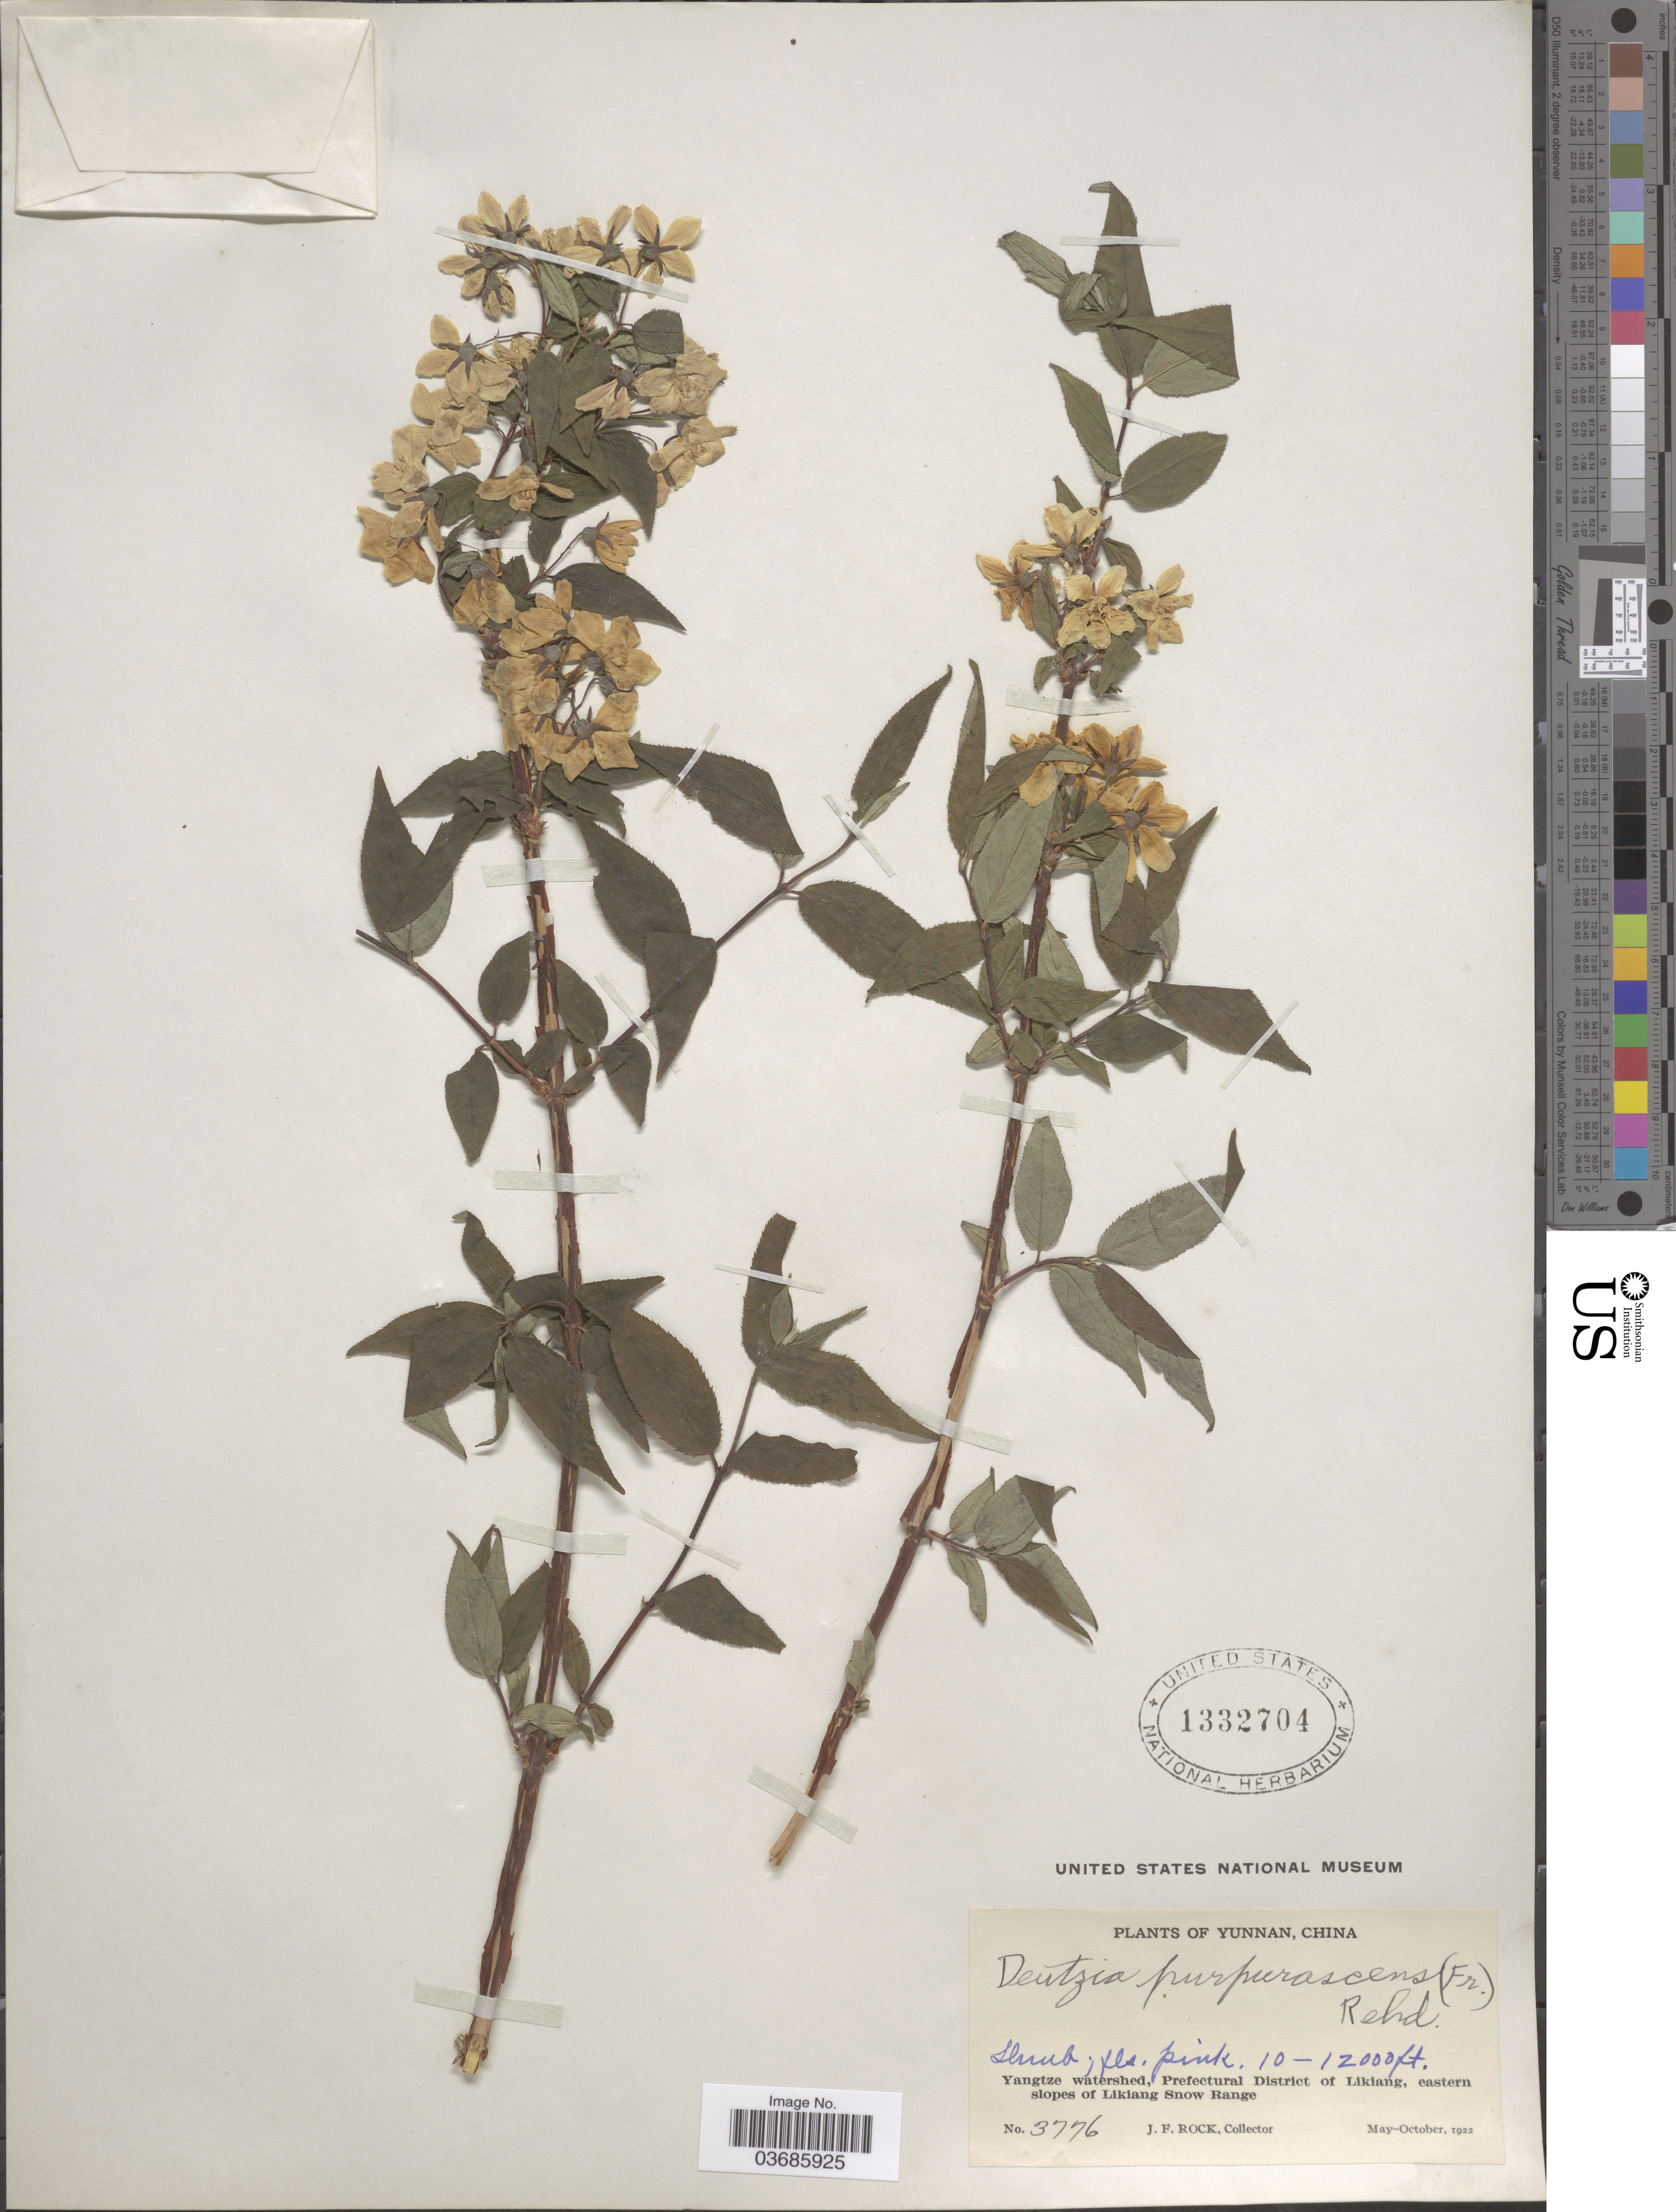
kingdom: Plantae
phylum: Tracheophyta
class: Magnoliopsida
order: Cornales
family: Hydrangeaceae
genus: Deutzia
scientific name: Deutzia purpurascens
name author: Rehder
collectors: J. Rock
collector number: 3776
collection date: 1922-05/1922-10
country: China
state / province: Yunnan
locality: Yangtze watershed, Prefectural District of Likiang, eastern slopes of Likiang Snow Range.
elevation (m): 3048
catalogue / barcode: US 1332704